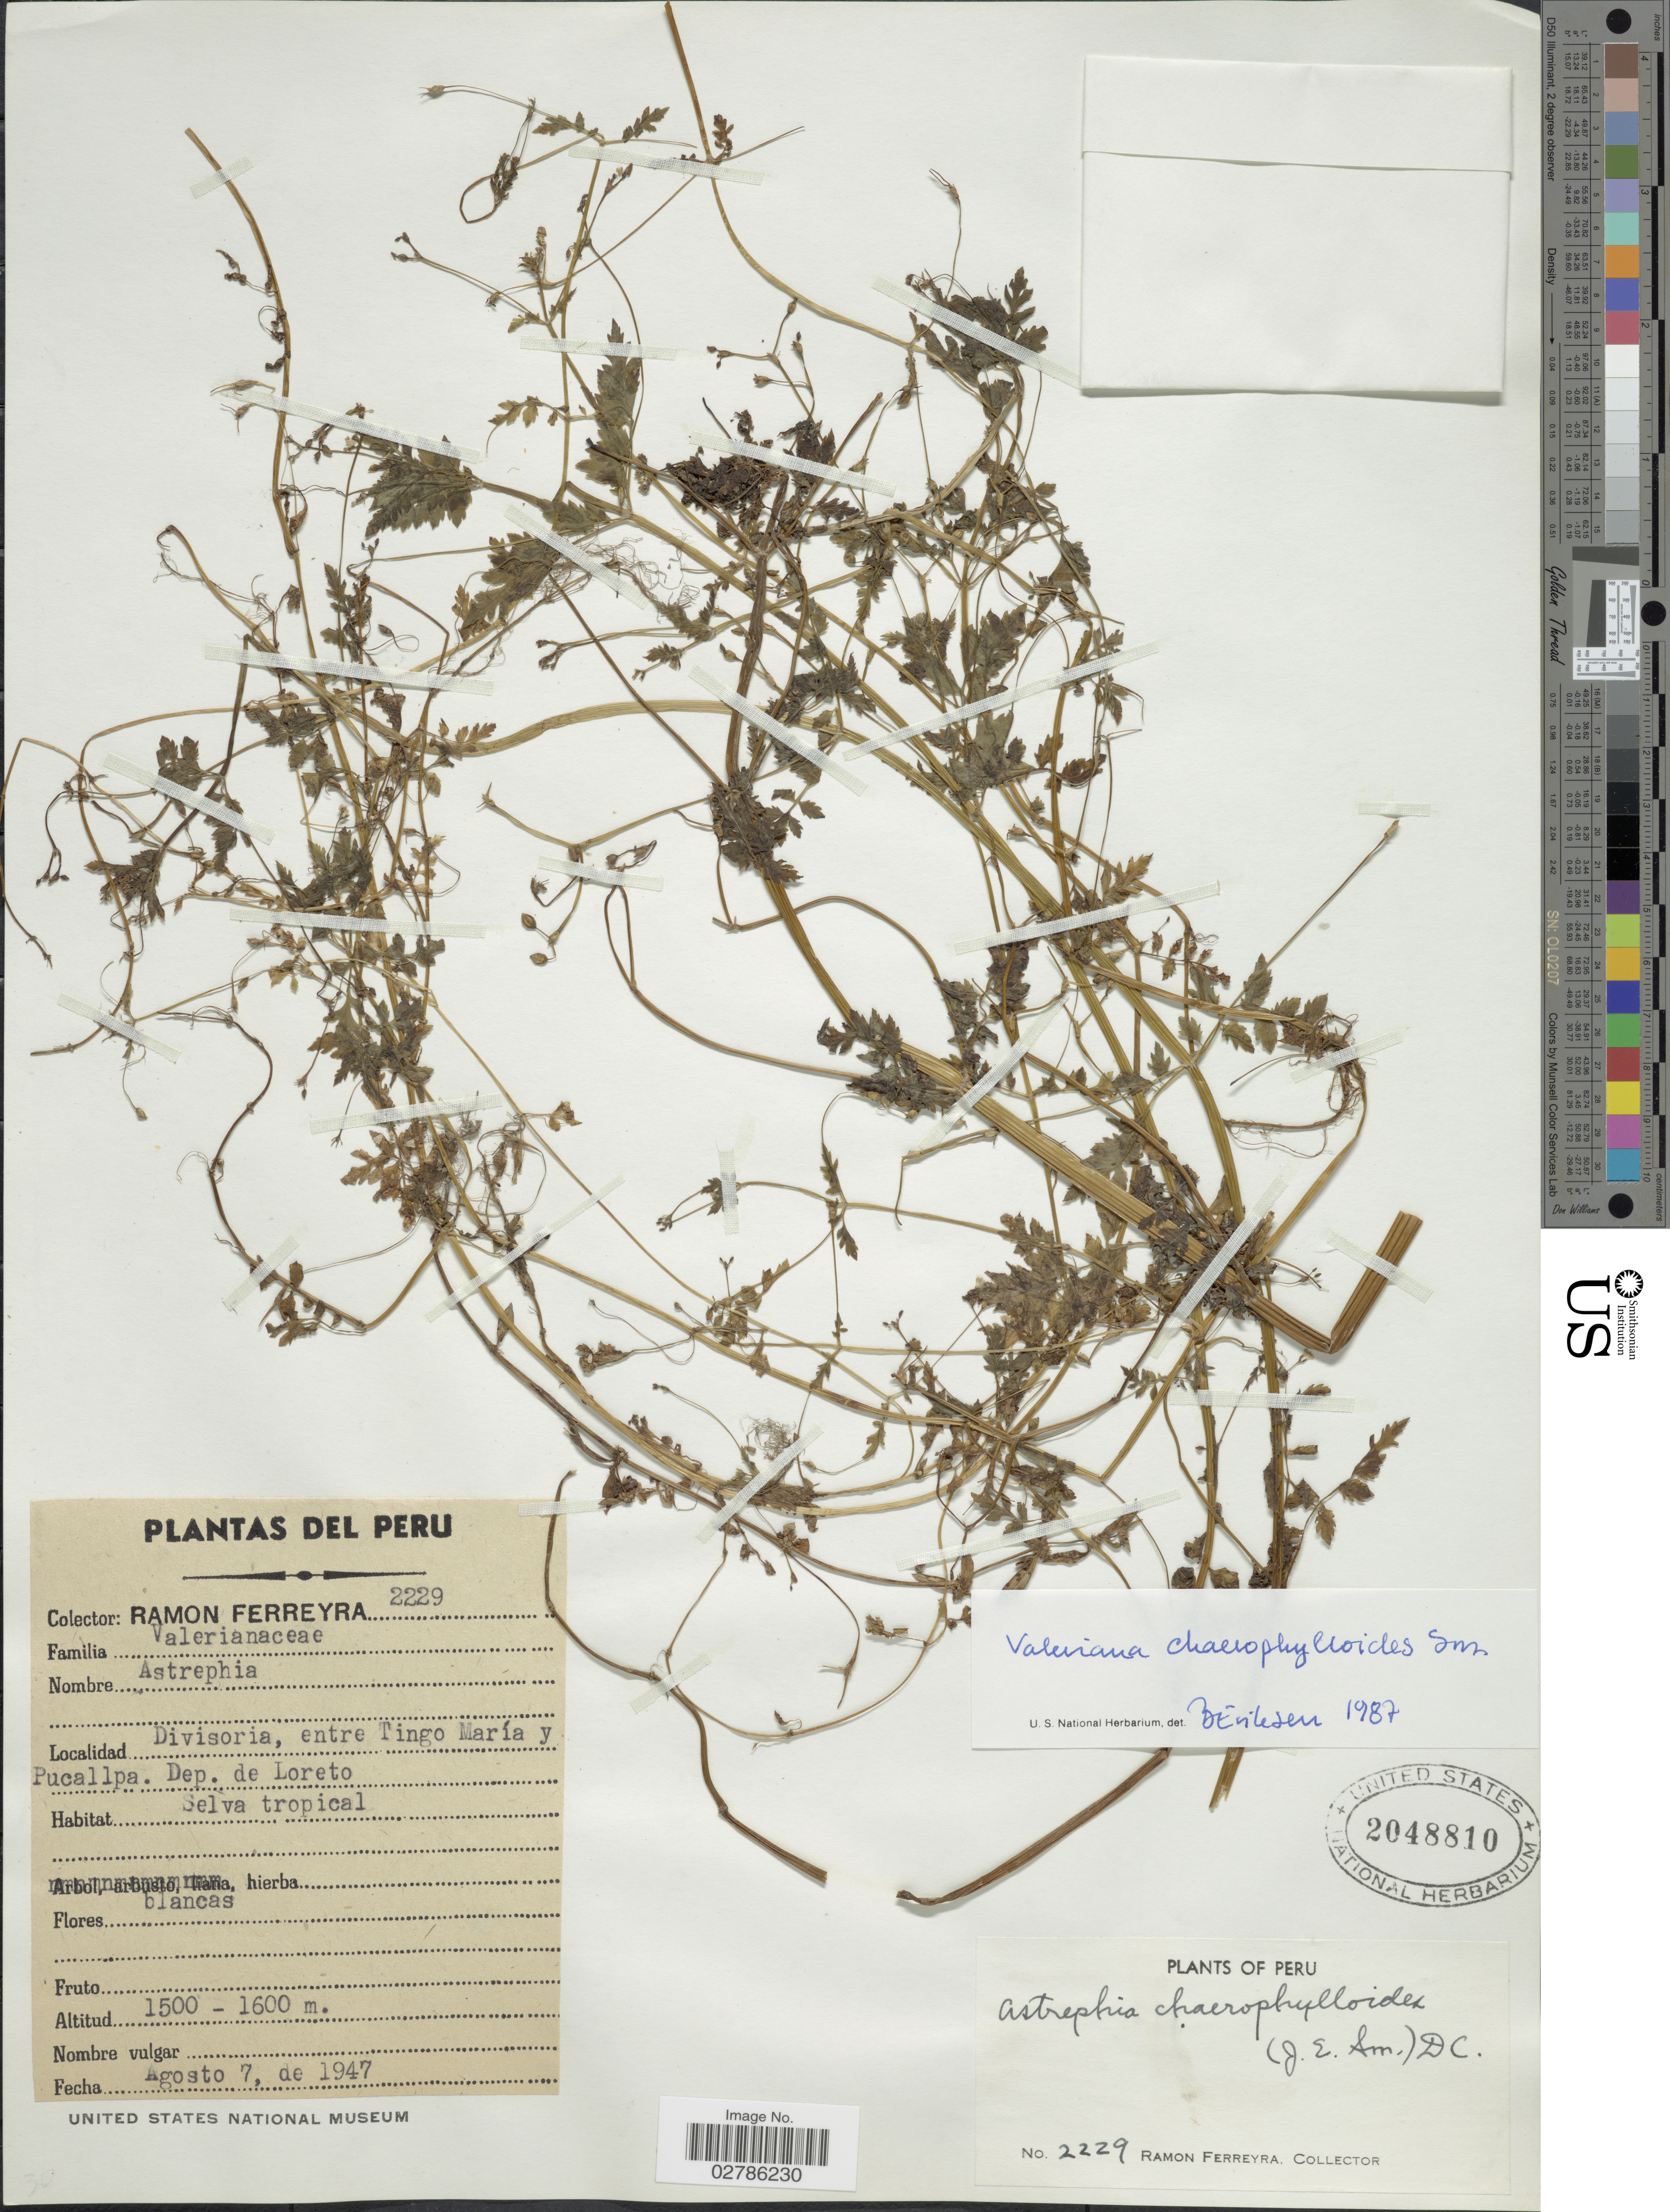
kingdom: Plantae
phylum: Tracheophyta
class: Magnoliopsida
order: Dipsacales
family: Caprifoliaceae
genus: Astrephia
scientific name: Astrephia chaerophylloides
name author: (Sm.) DC.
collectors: R. A. Ferreyra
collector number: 2229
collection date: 1947-08-07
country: Peru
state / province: Loreto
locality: Divisoria, entre Tingo María y Pucallpa, Dep. de Loreto.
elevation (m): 1500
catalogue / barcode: US 2048810